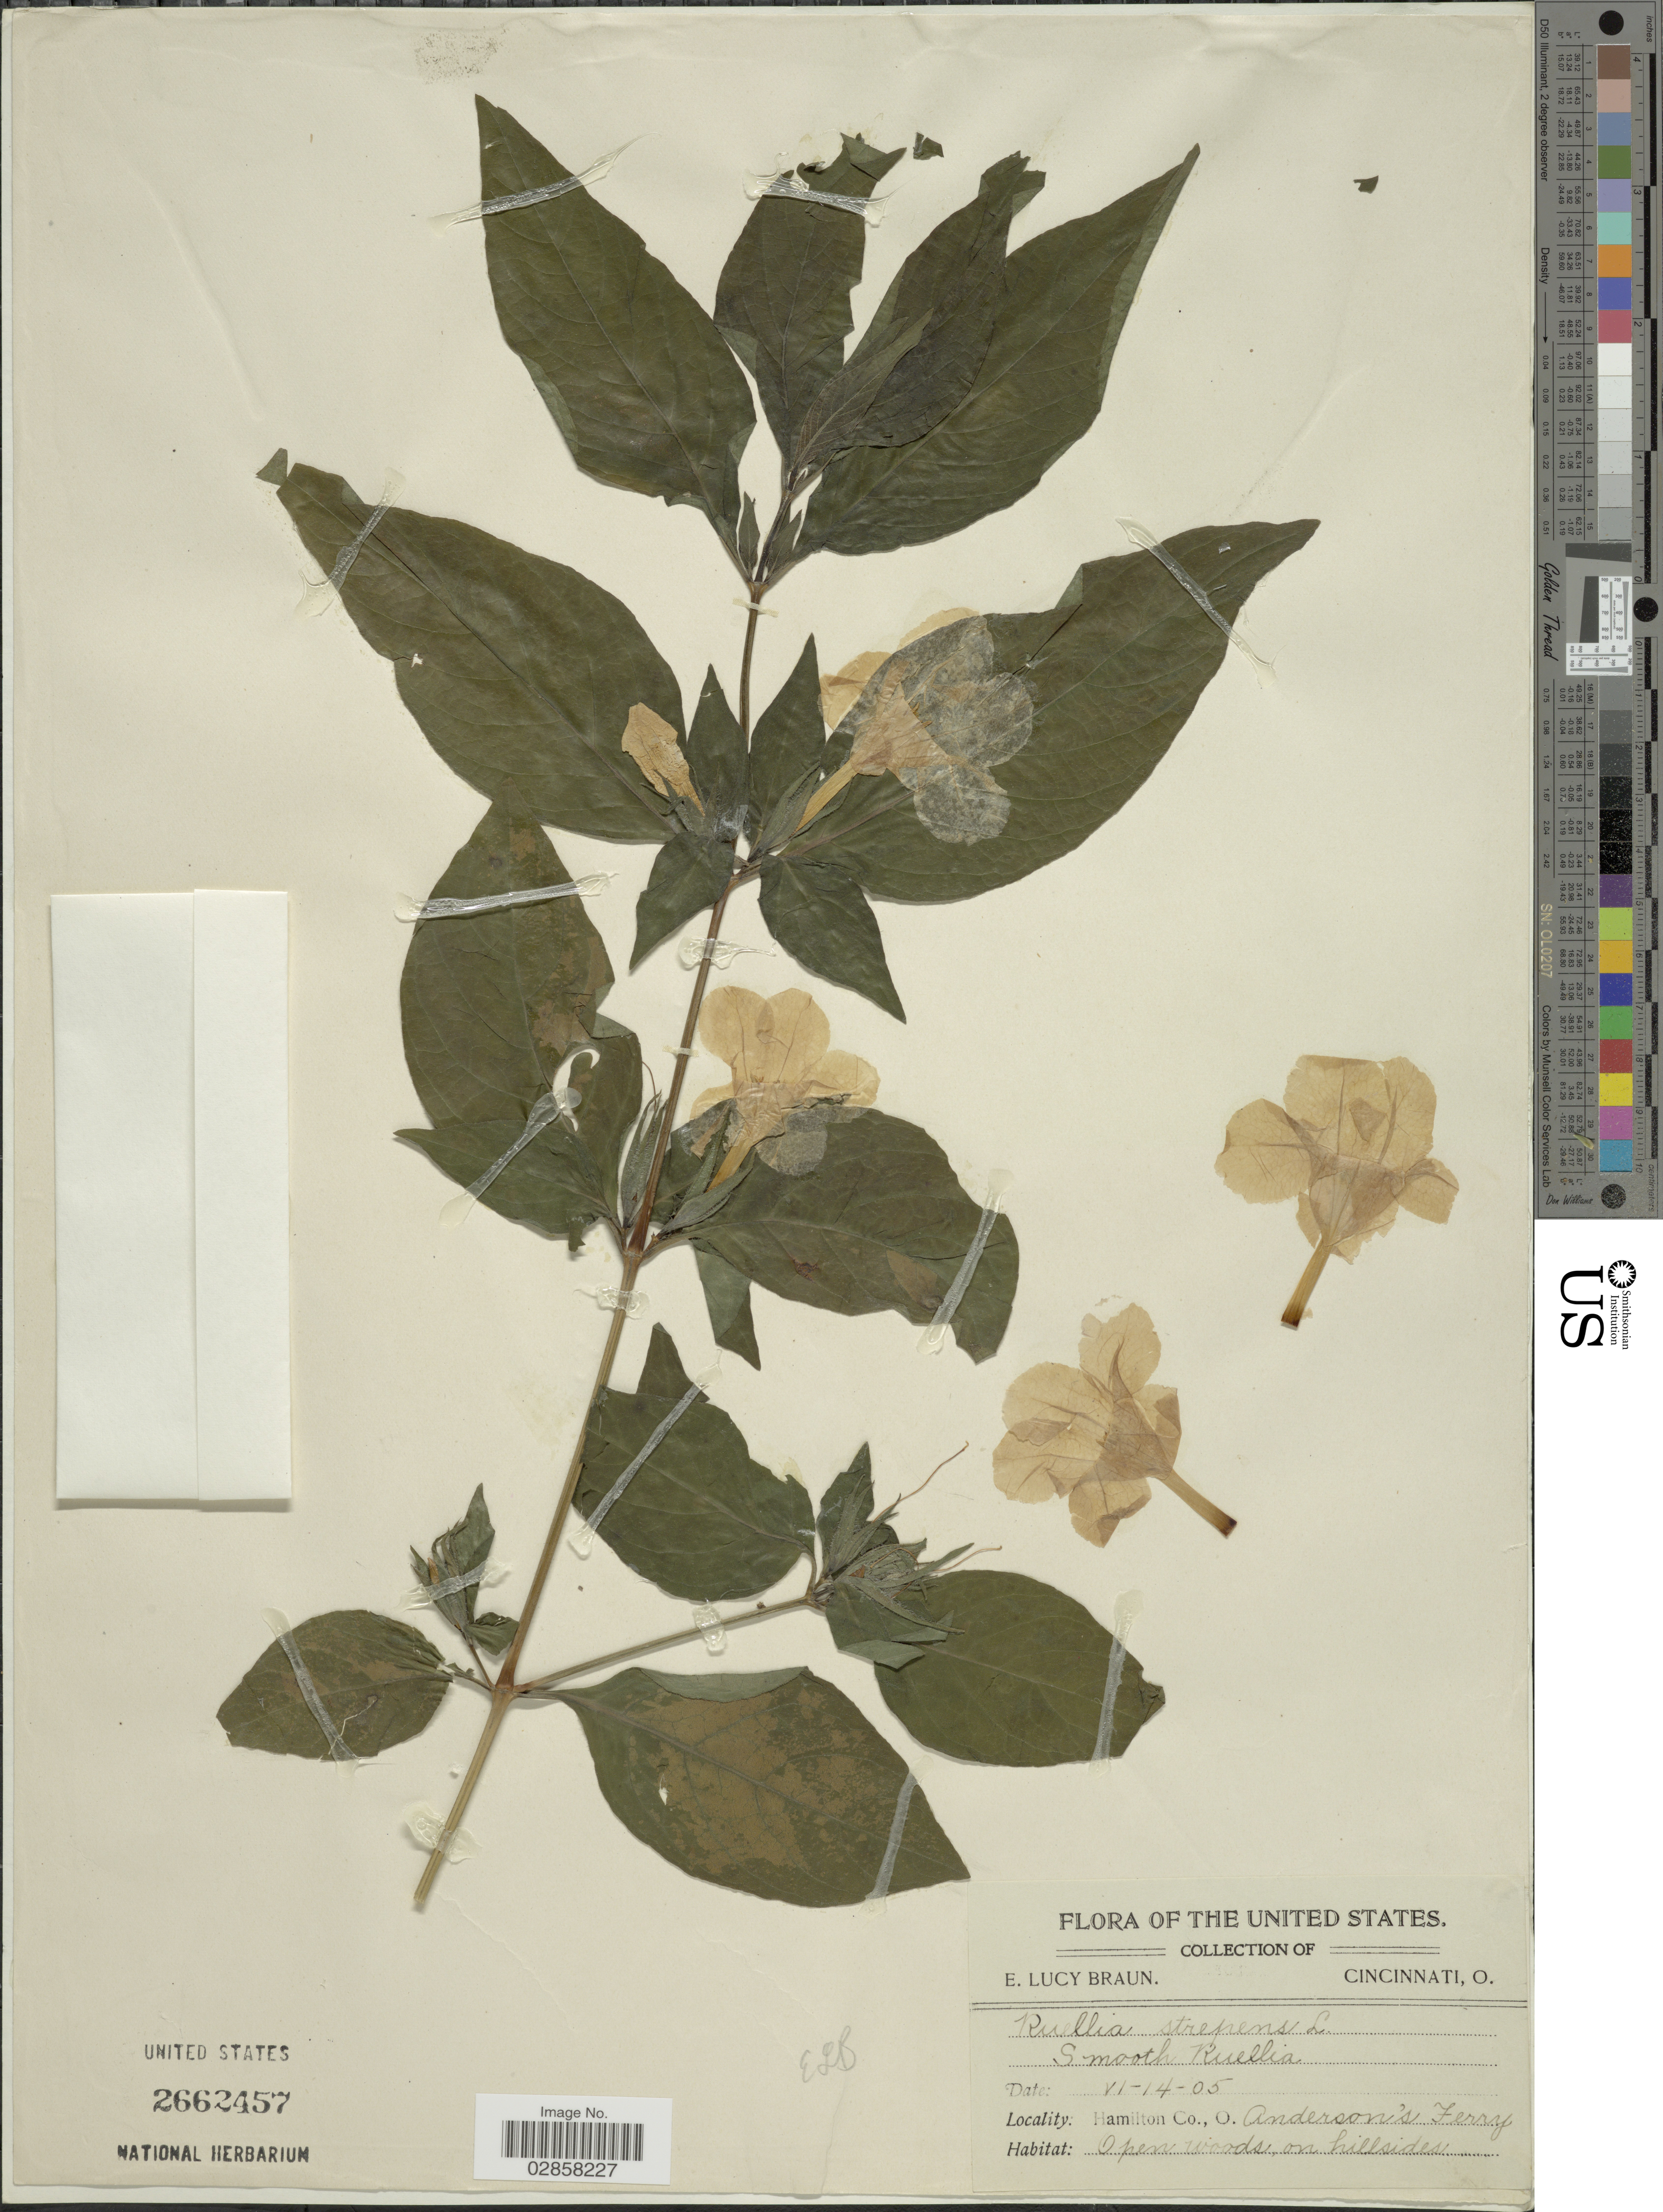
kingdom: Plantae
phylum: Tracheophyta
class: Magnoliopsida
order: Lamiales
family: Acanthaceae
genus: Ruellia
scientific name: Ruellia strepens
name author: L.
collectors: E. L. Braun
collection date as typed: Transcribed d/m/y: 14/4/5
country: United States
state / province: Ohio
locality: Hamilton Co. Anderson's Ferry.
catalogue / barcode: US 2662457